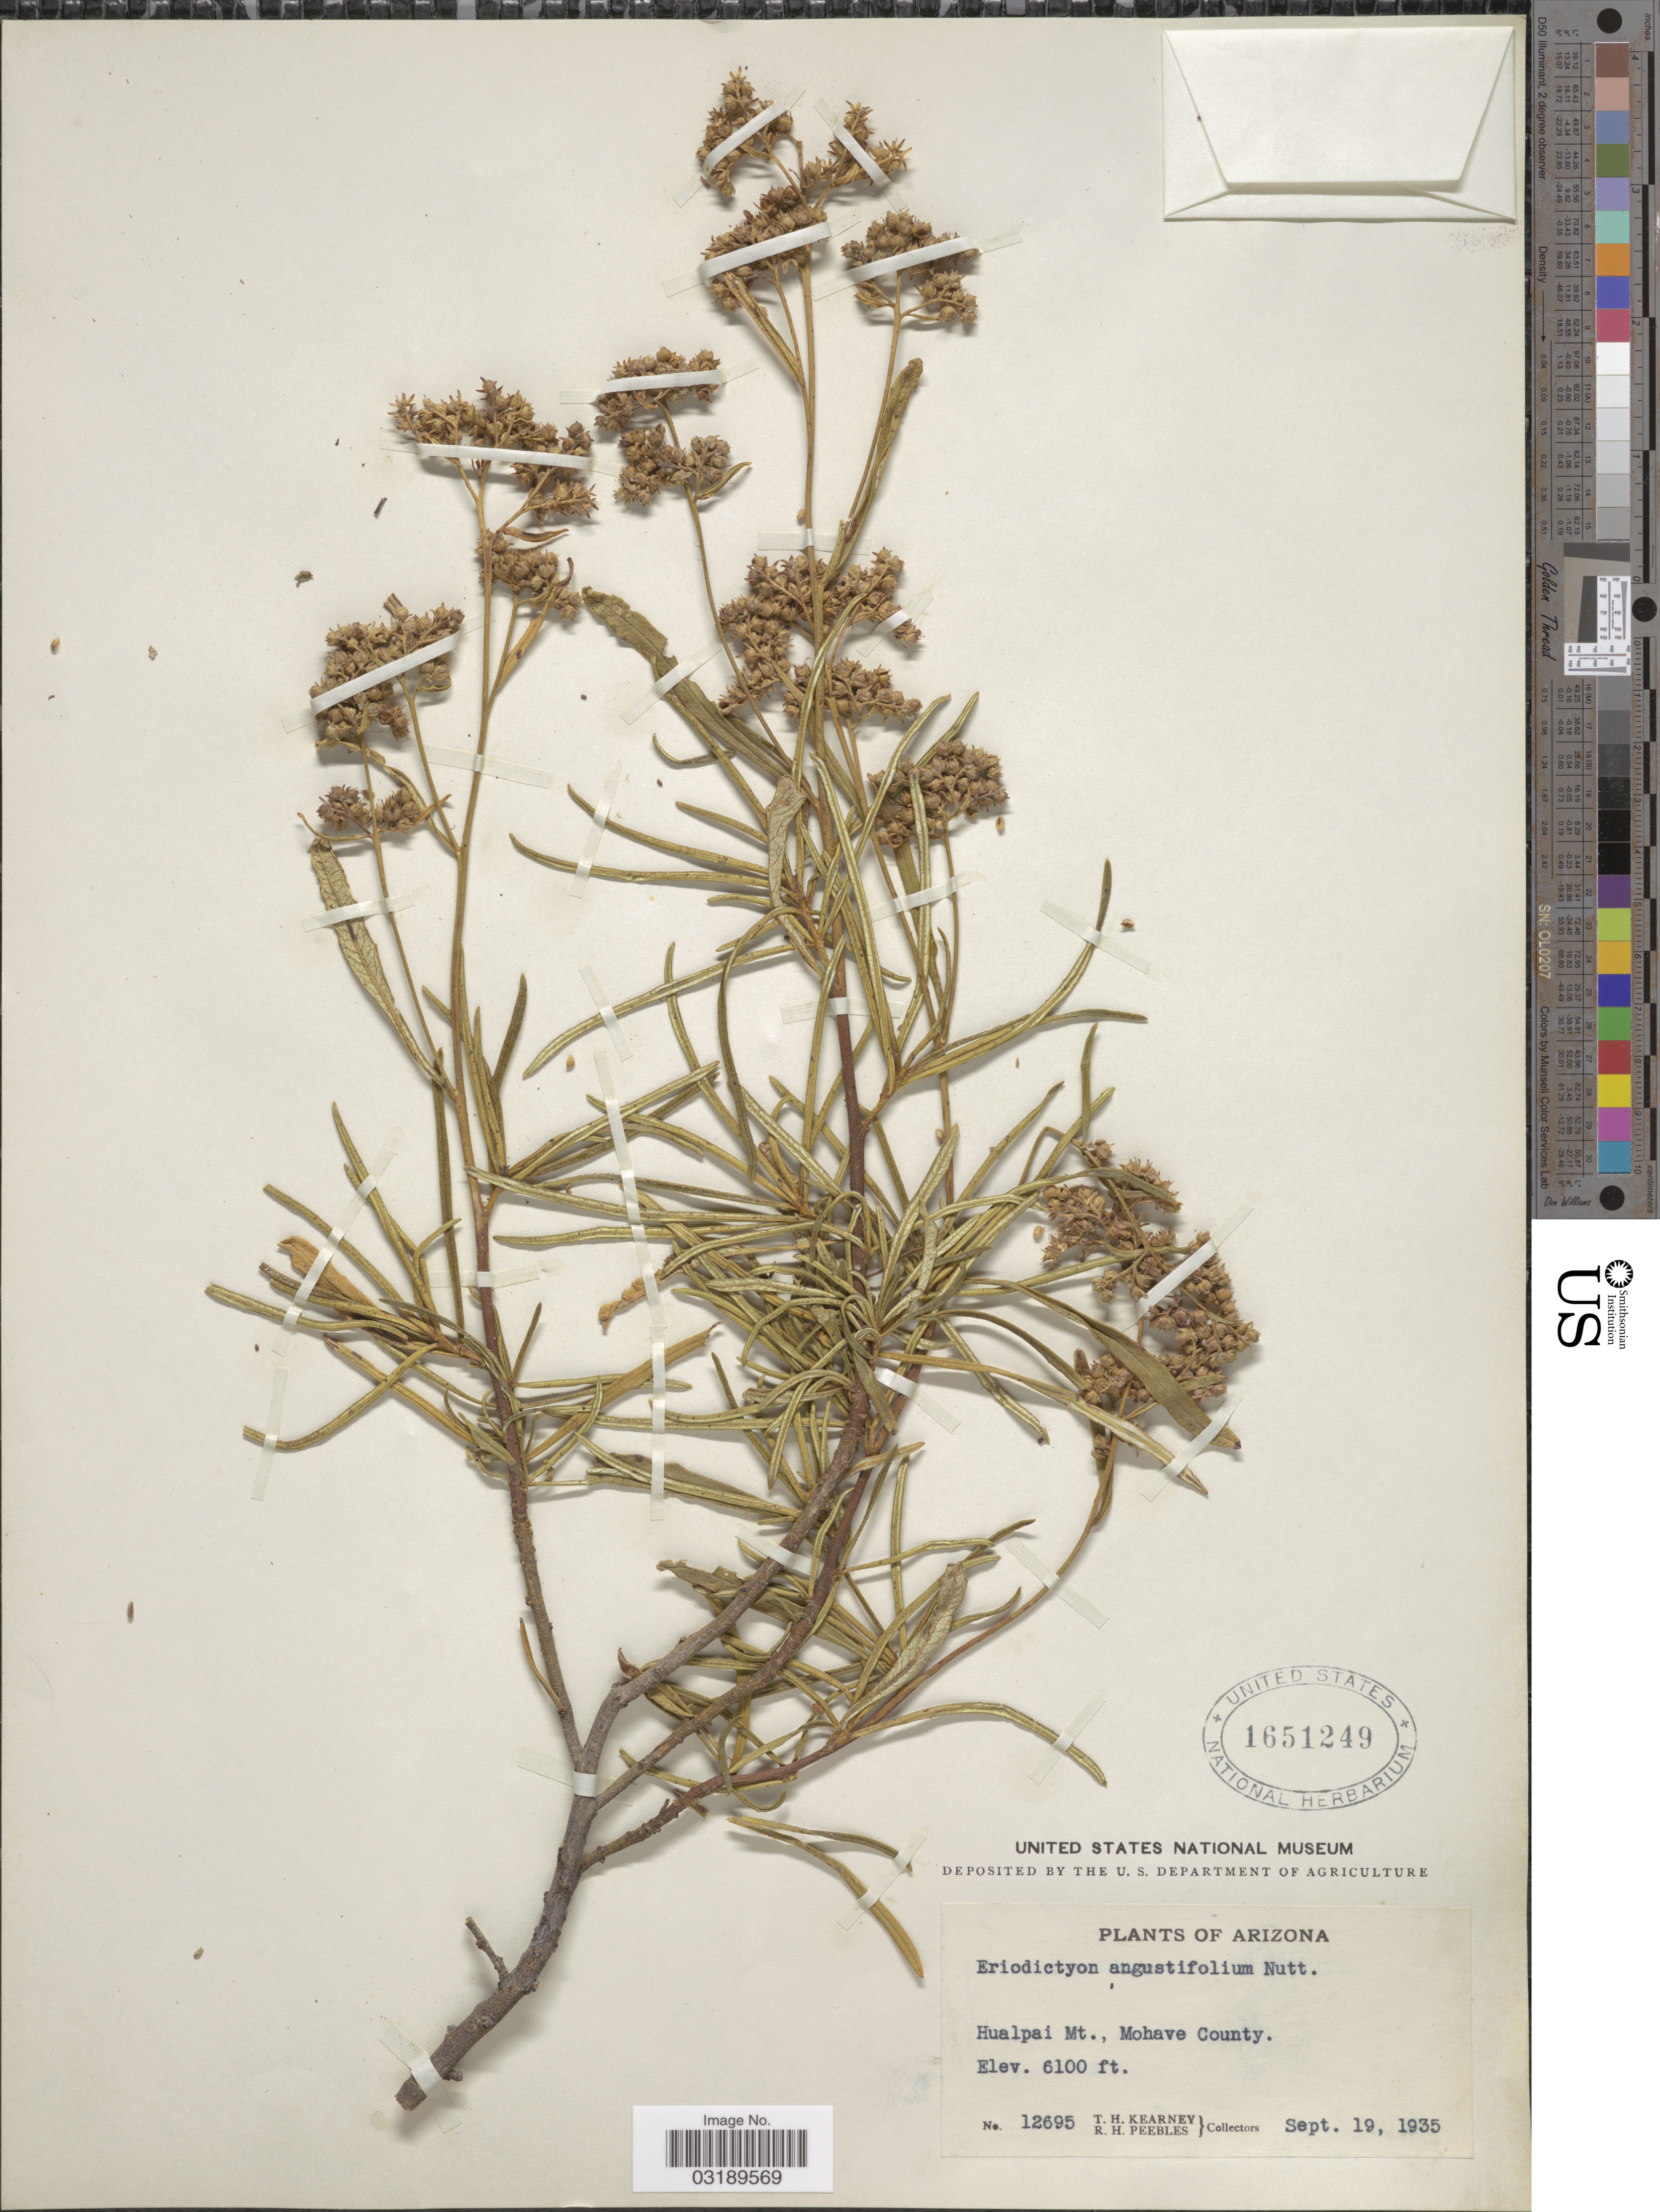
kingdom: Plantae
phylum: Tracheophyta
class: Magnoliopsida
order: Boraginales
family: Namaceae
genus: Eriodictyon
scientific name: Eriodictyon angustifolium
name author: Nutt.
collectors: T. H. Kearney & R. H. Peebles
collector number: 12695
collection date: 1935-09-19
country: United States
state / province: Arizona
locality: Hualpai Mt., Mohave County.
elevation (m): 1859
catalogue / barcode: US 1651249